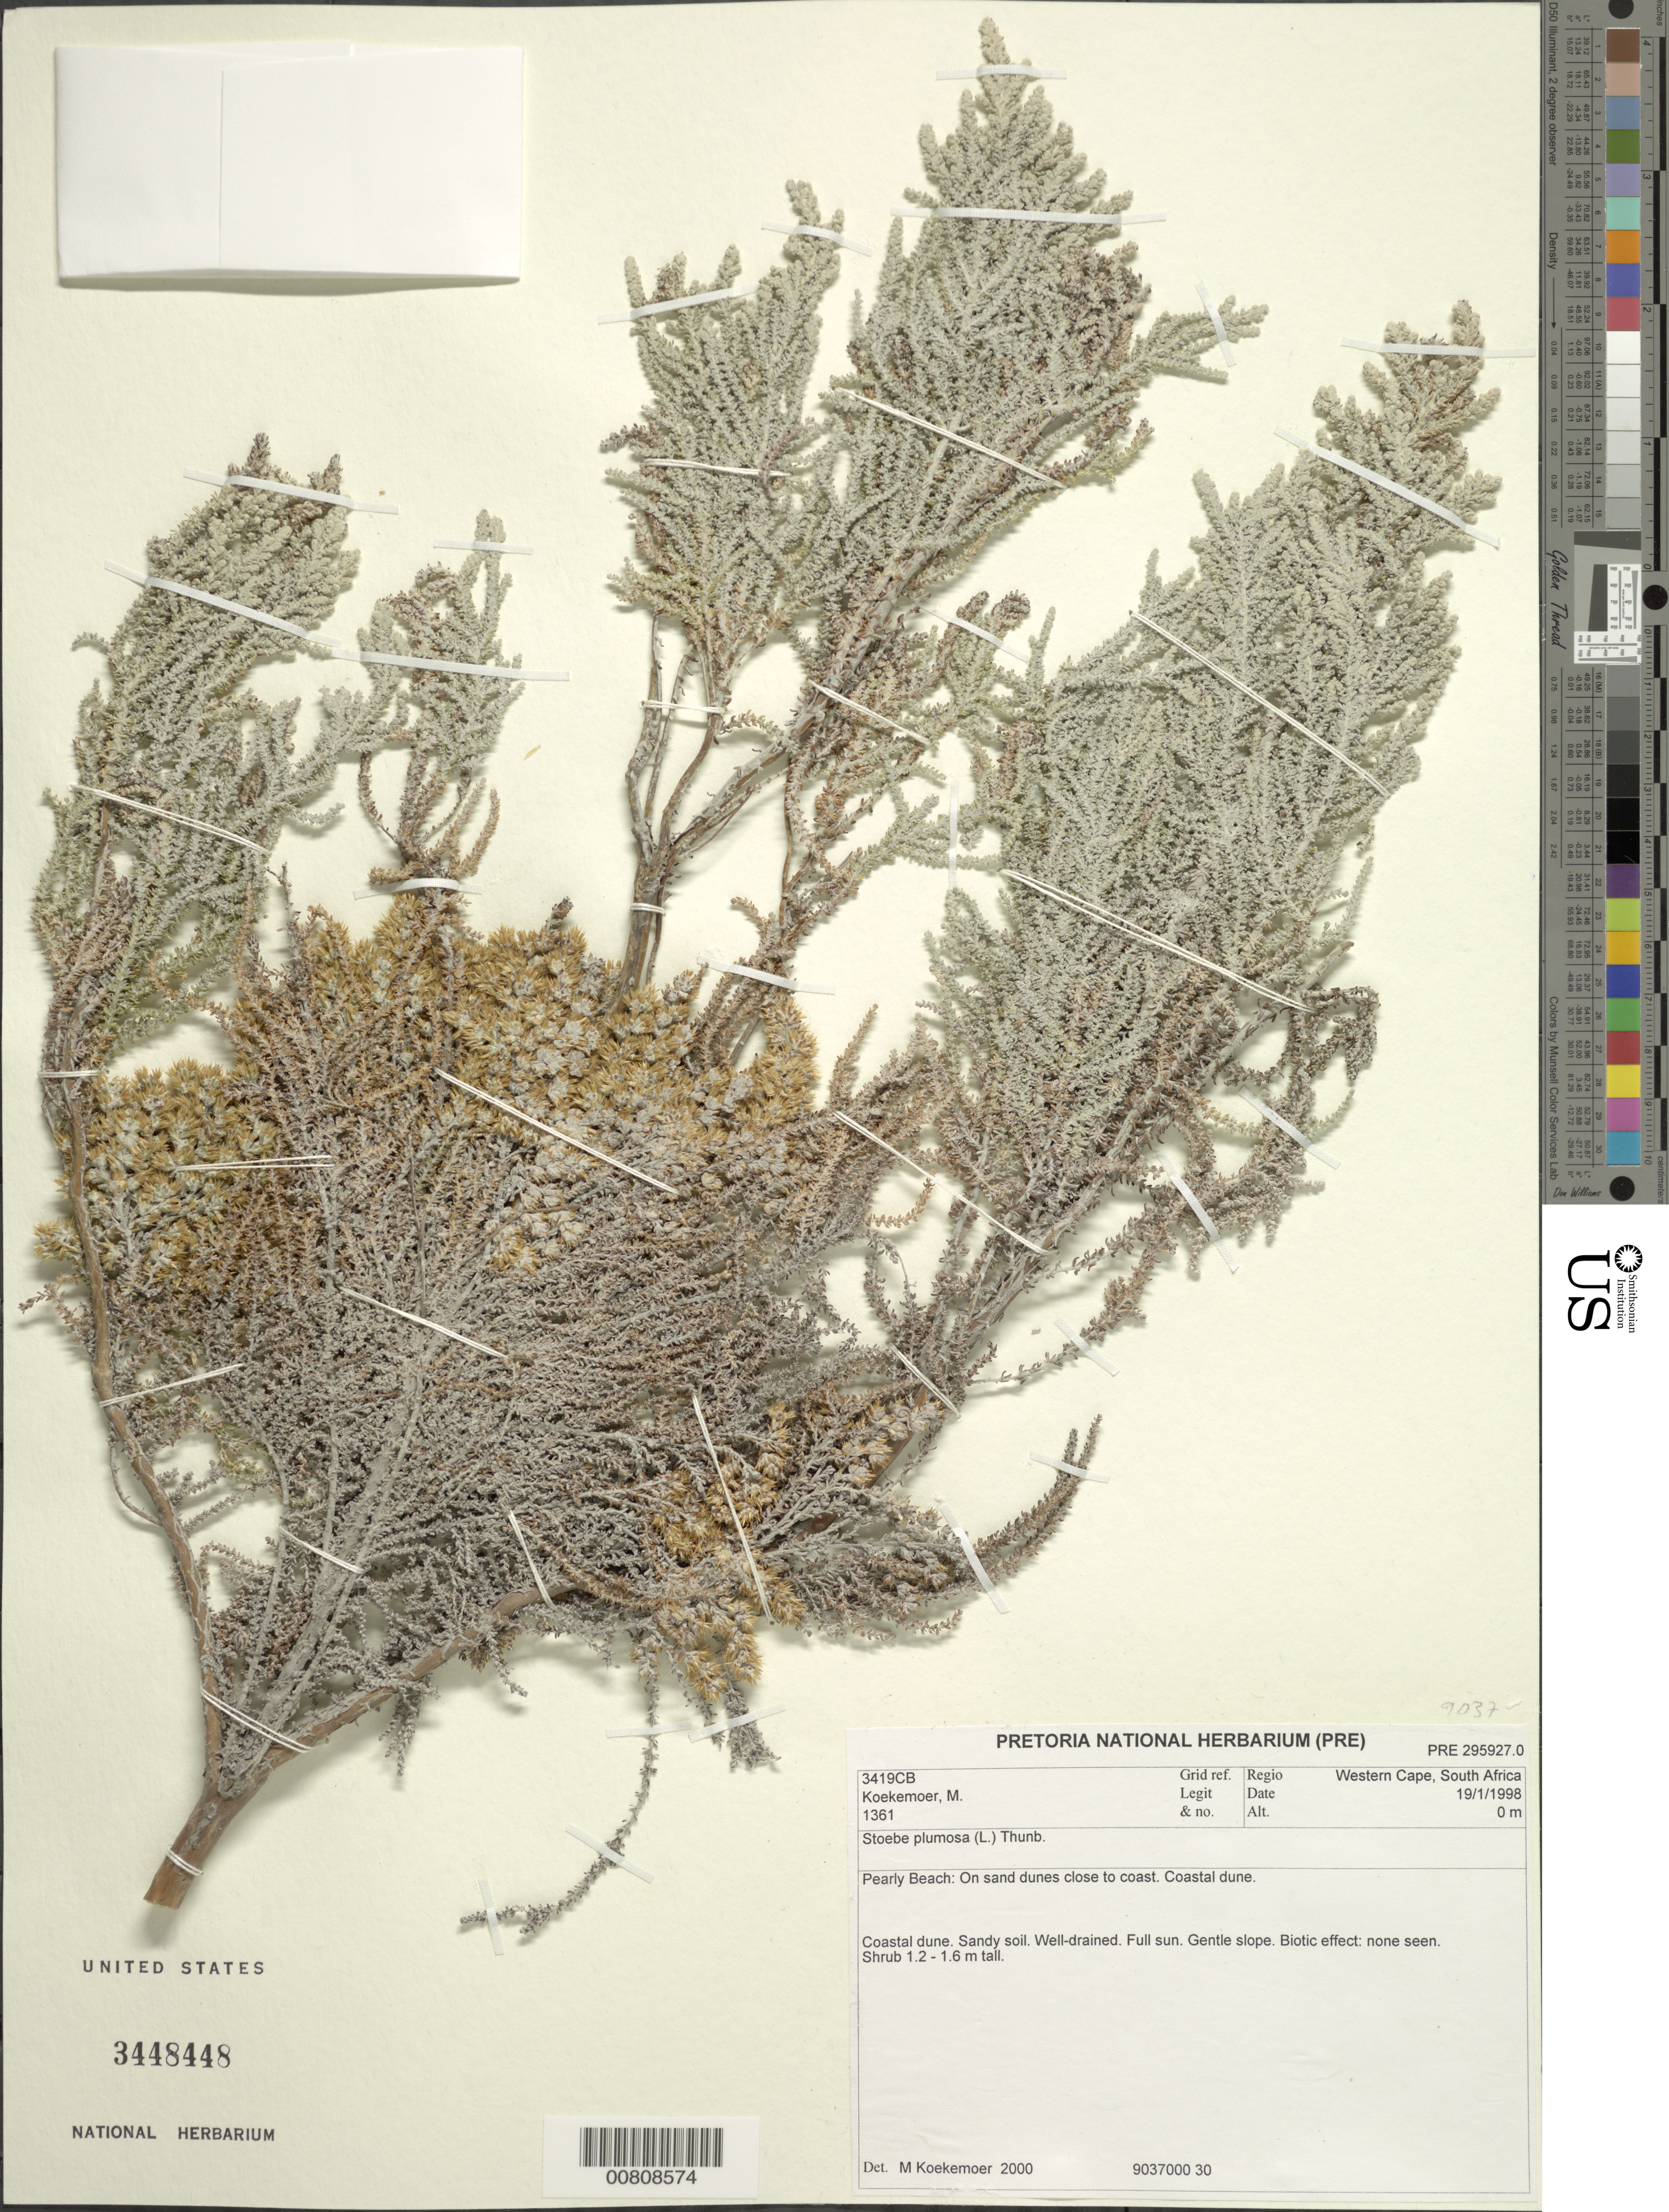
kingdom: Plantae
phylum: Tracheophyta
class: Magnoliopsida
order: Asterales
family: Asteraceae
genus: Stoebe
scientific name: Stoebe plumosa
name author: (L.) Thunb.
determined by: Koekemoer, M.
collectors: M. Koekemoer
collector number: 1361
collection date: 1998-01-19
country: South Africa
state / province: Western Cape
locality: Pearly Beach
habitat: Sand dunes close to coast; coastal dune, sandy soil, well-drained, full sun, gentle slope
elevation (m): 0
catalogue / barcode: US 3448448